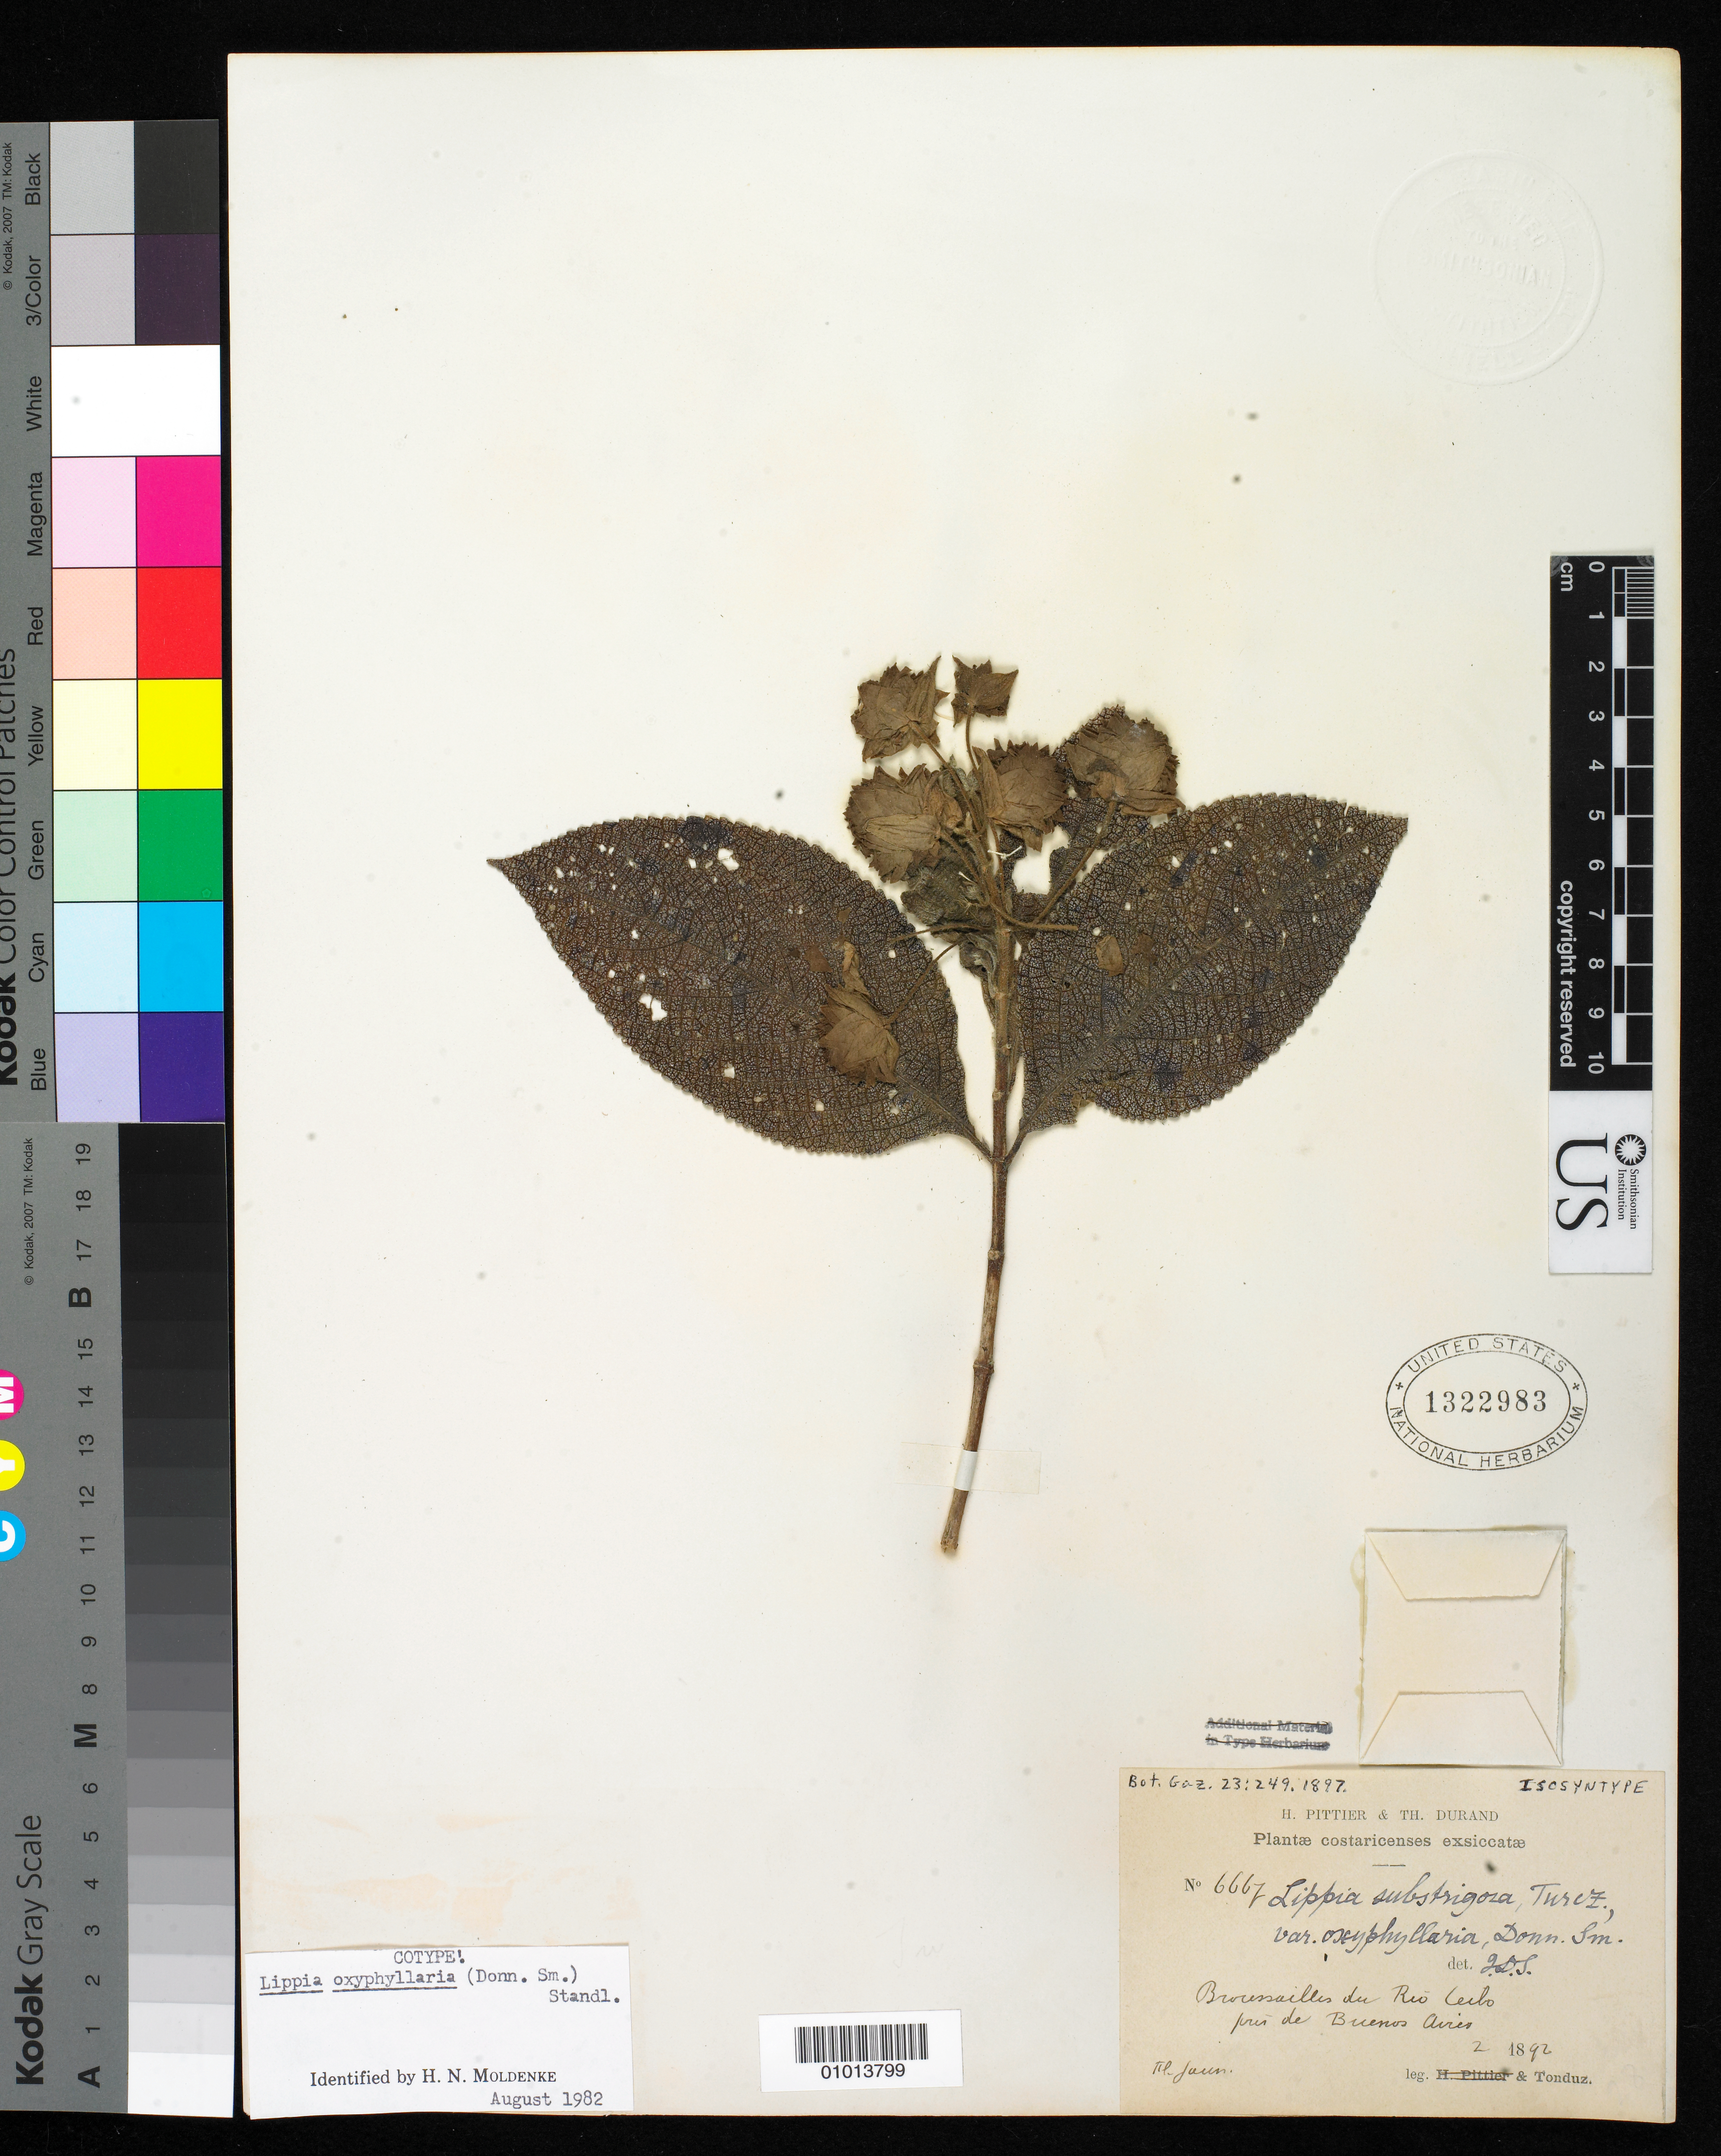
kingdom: Plantae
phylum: Tracheophyta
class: Magnoliopsida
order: Lamiales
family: Verbenaceae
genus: Lippia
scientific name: Lippia substrigosa var. oxyphyllaria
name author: Donn. Sm.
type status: Syntype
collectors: A. Tonduz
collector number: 6667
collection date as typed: Feb 1892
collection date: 1892-02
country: Costa Rica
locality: Along the river Ceibo near Buenos Ayres.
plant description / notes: Specimen ex John Donnell Smith herbarium.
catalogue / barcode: US 1322983